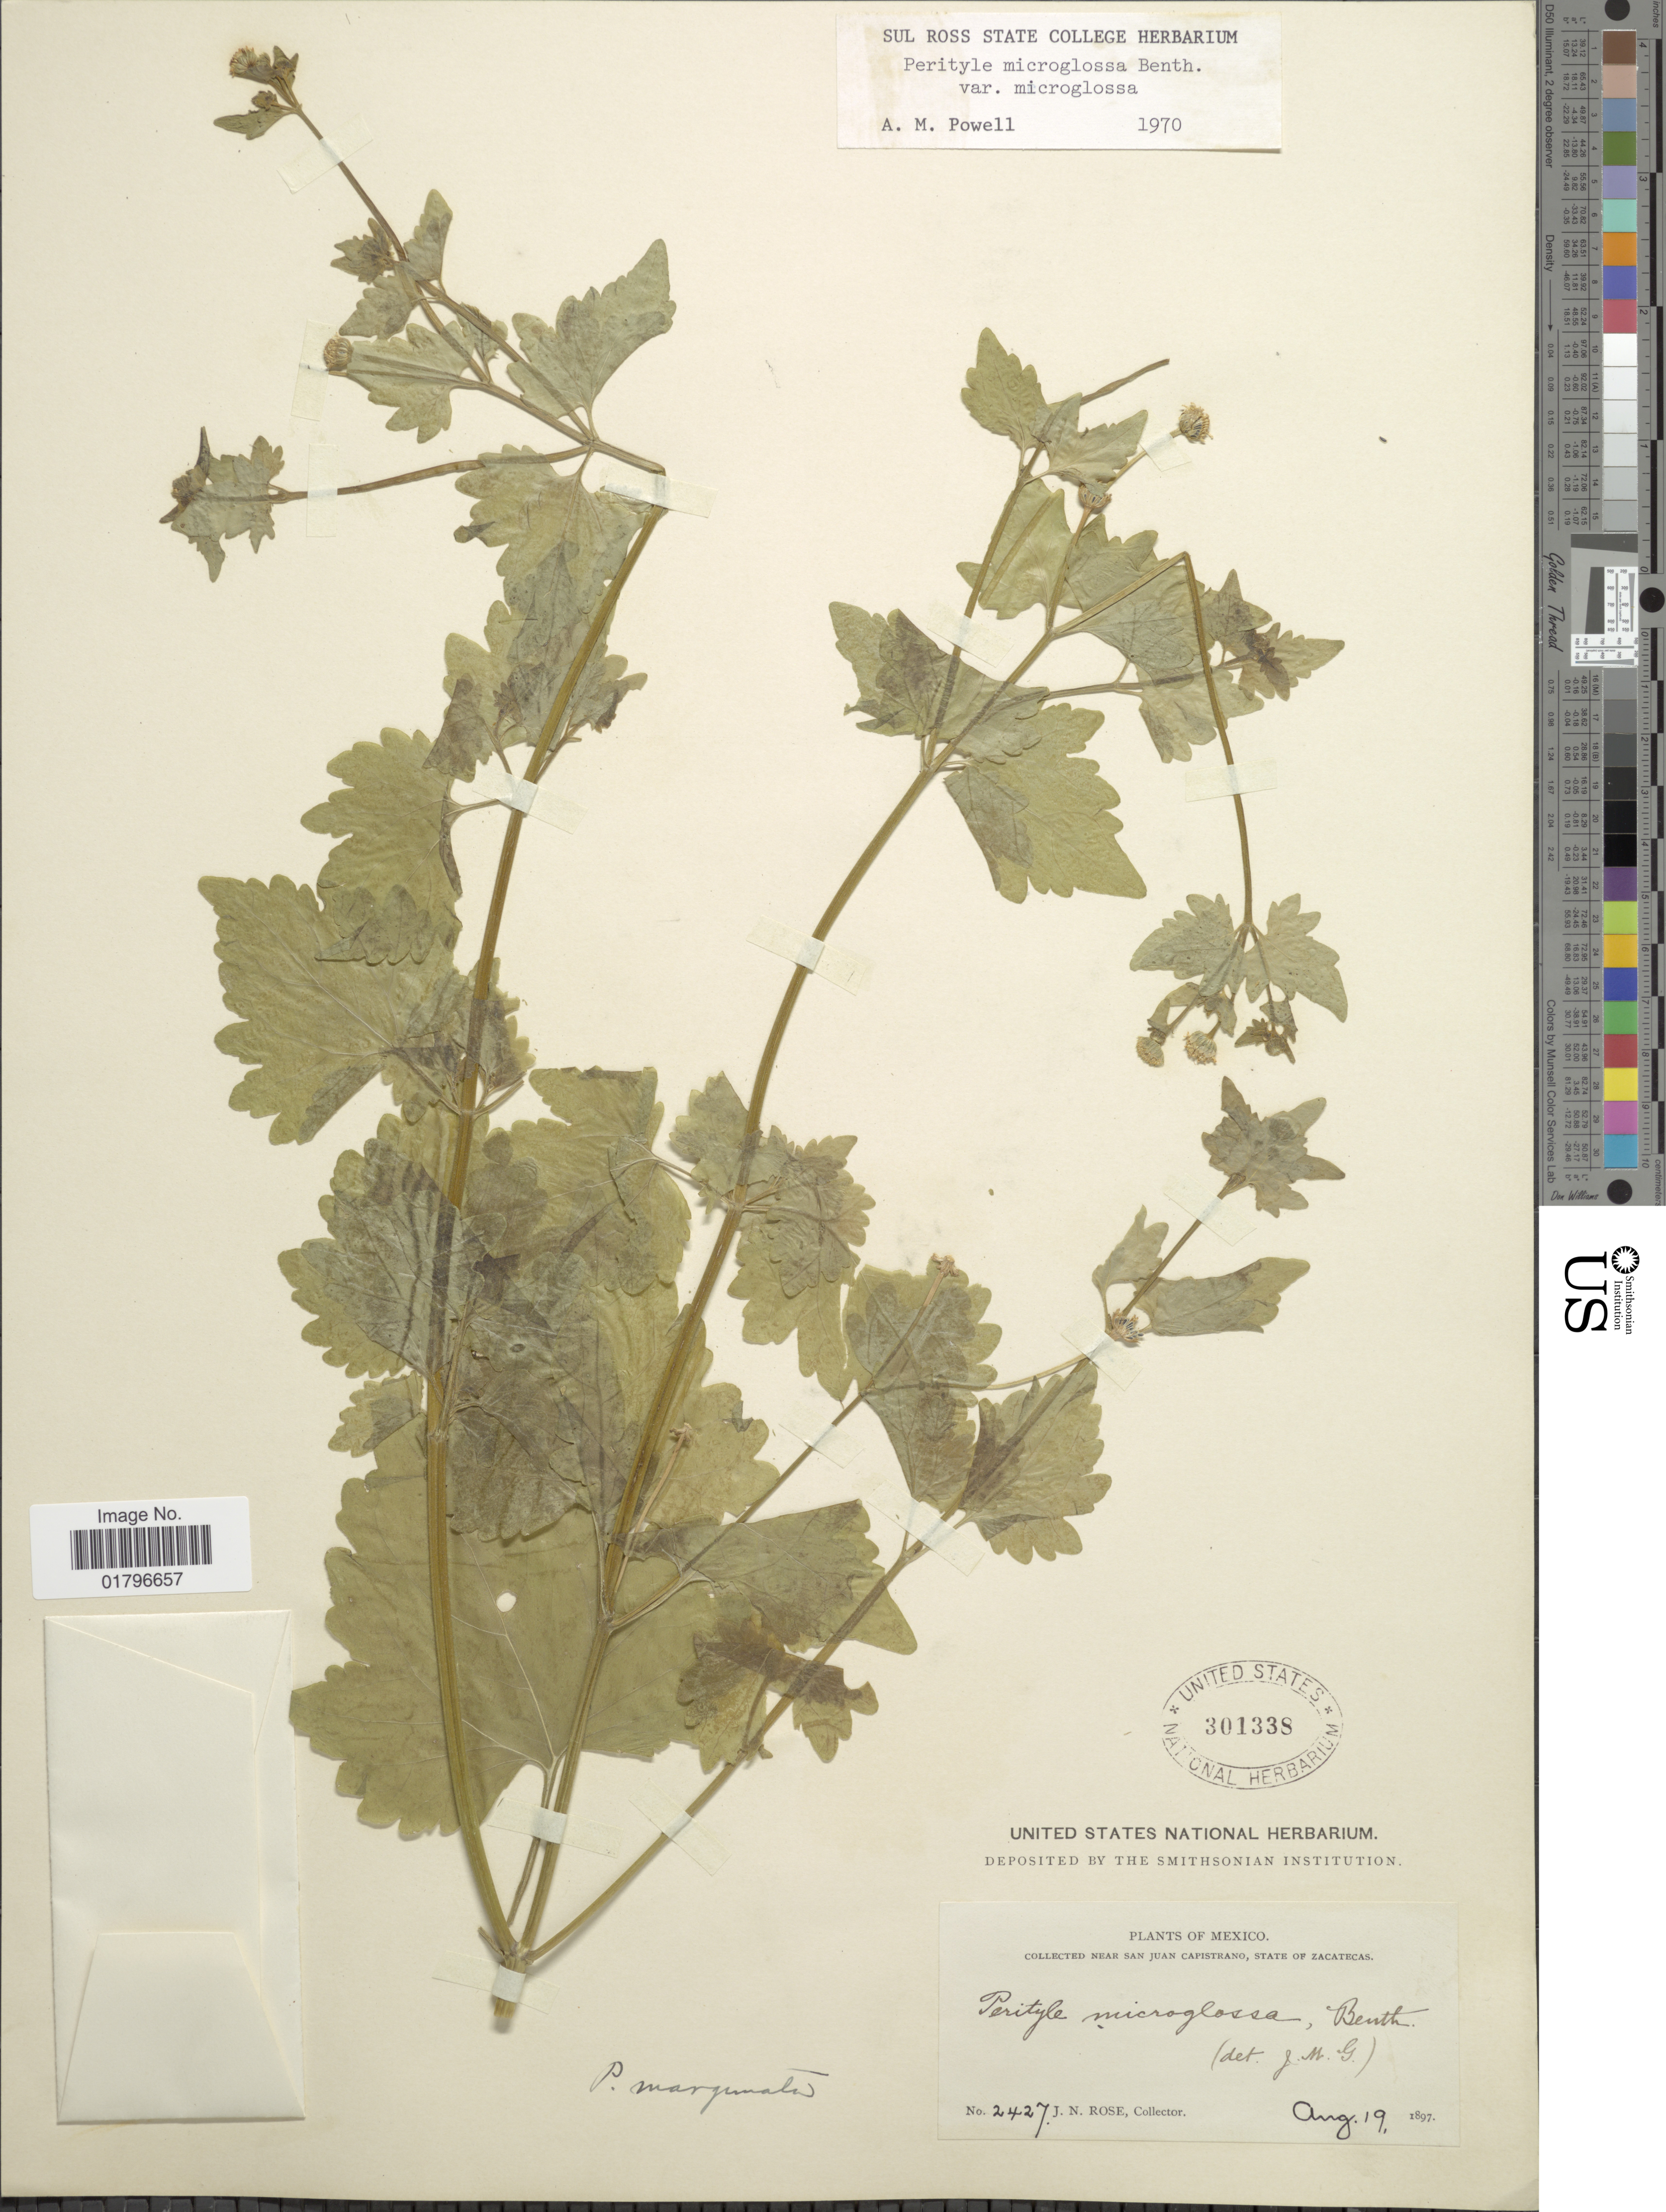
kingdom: Plantae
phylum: Tracheophyta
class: Magnoliopsida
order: Asterales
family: Asteraceae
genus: Perityle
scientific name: Perityle microglossa var. microglossa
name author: Benth.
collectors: J. N. Rose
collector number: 2427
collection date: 1897-08-19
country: Mexico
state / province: Zacatecas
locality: Near San Juan Capistrano, State of Zacatecas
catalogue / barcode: US 301338